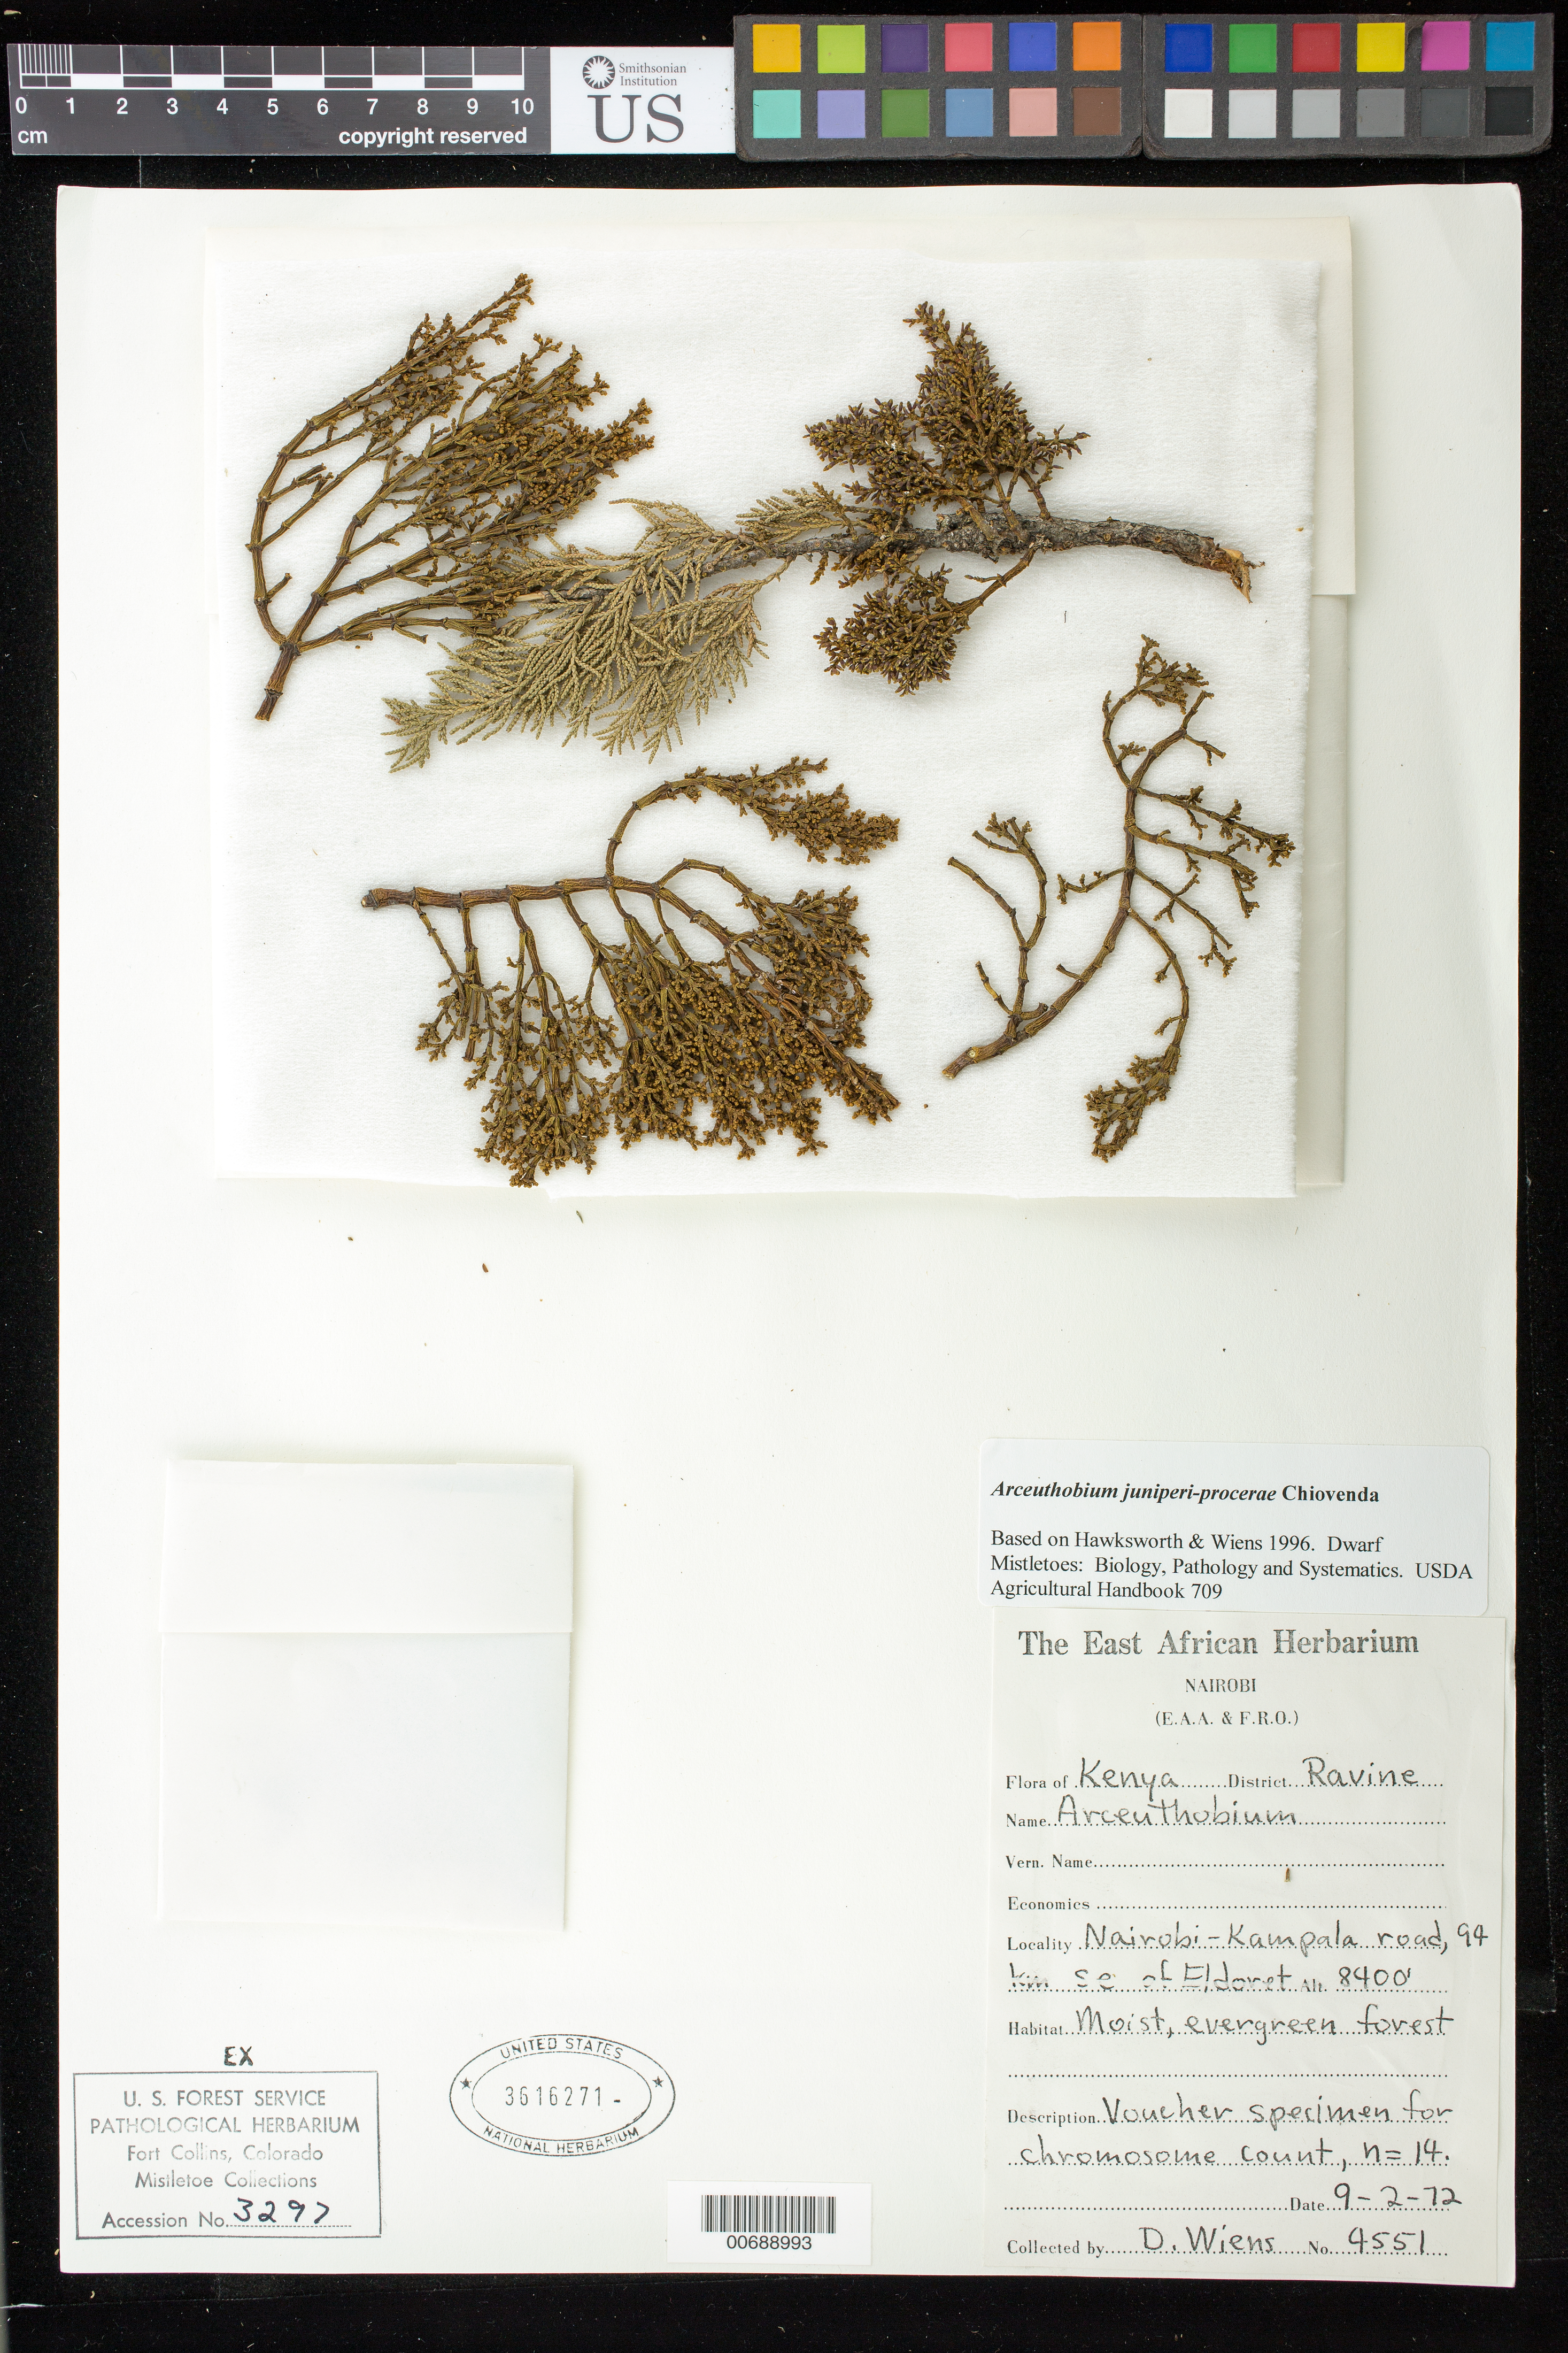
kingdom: Plantae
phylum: Tracheophyta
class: Magnoliopsida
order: Santalales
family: Viscaceae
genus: Arceuthobium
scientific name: Arceuthobium juniperi-procerae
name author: Chiov.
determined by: Hawksworth, F. G.; Wiens, D.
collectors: D. Wiens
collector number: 4551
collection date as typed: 9 Feb 1972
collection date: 1972-02-09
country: Kenya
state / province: Baringo (?)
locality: Nairobi-Kampala Rd. 94 km SE of Eldoret. Ravine.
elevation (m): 2560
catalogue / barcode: US 3616271